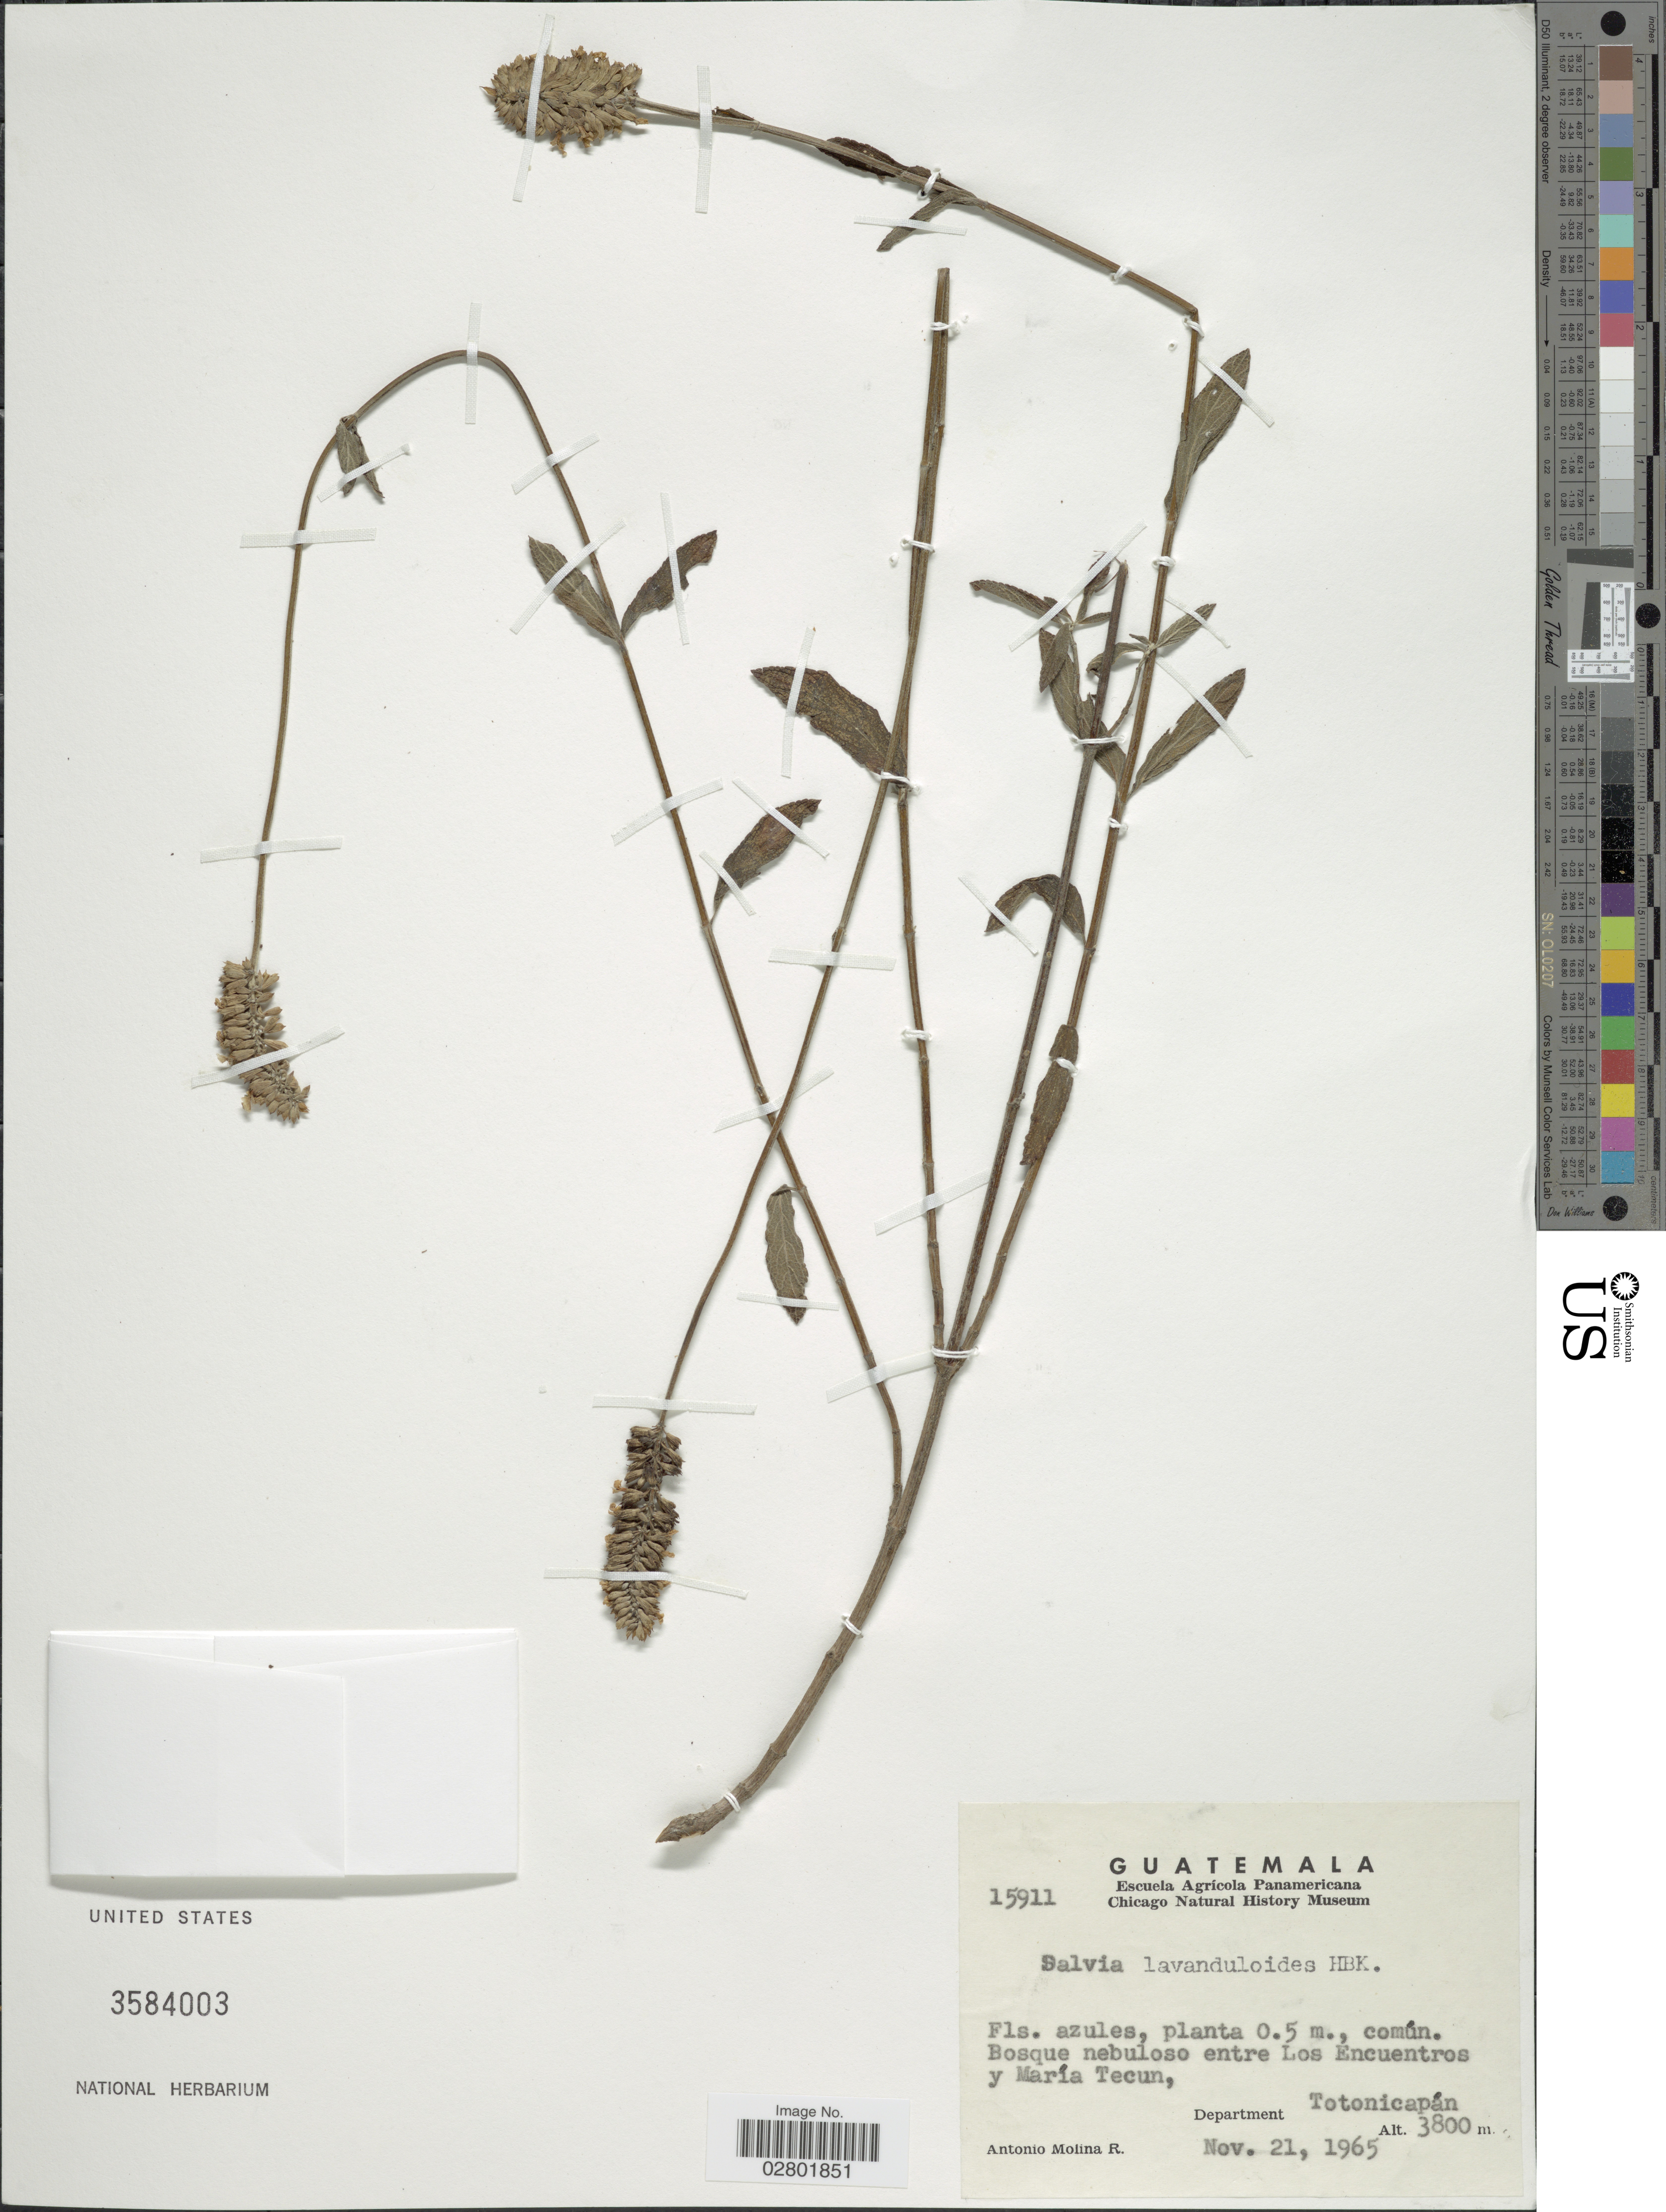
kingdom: Plantae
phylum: Tracheophyta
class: Magnoliopsida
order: Lamiales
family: Lamiaceae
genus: Salvia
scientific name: Salvia lavanduloides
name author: Kunth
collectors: A. Molina R.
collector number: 15911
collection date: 1965-11-21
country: Guatemala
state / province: Totonicapan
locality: Bosque nebuloso entre Los Encuentros y María Tecun, Department Totonicapán.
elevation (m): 3800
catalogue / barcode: US 3584003